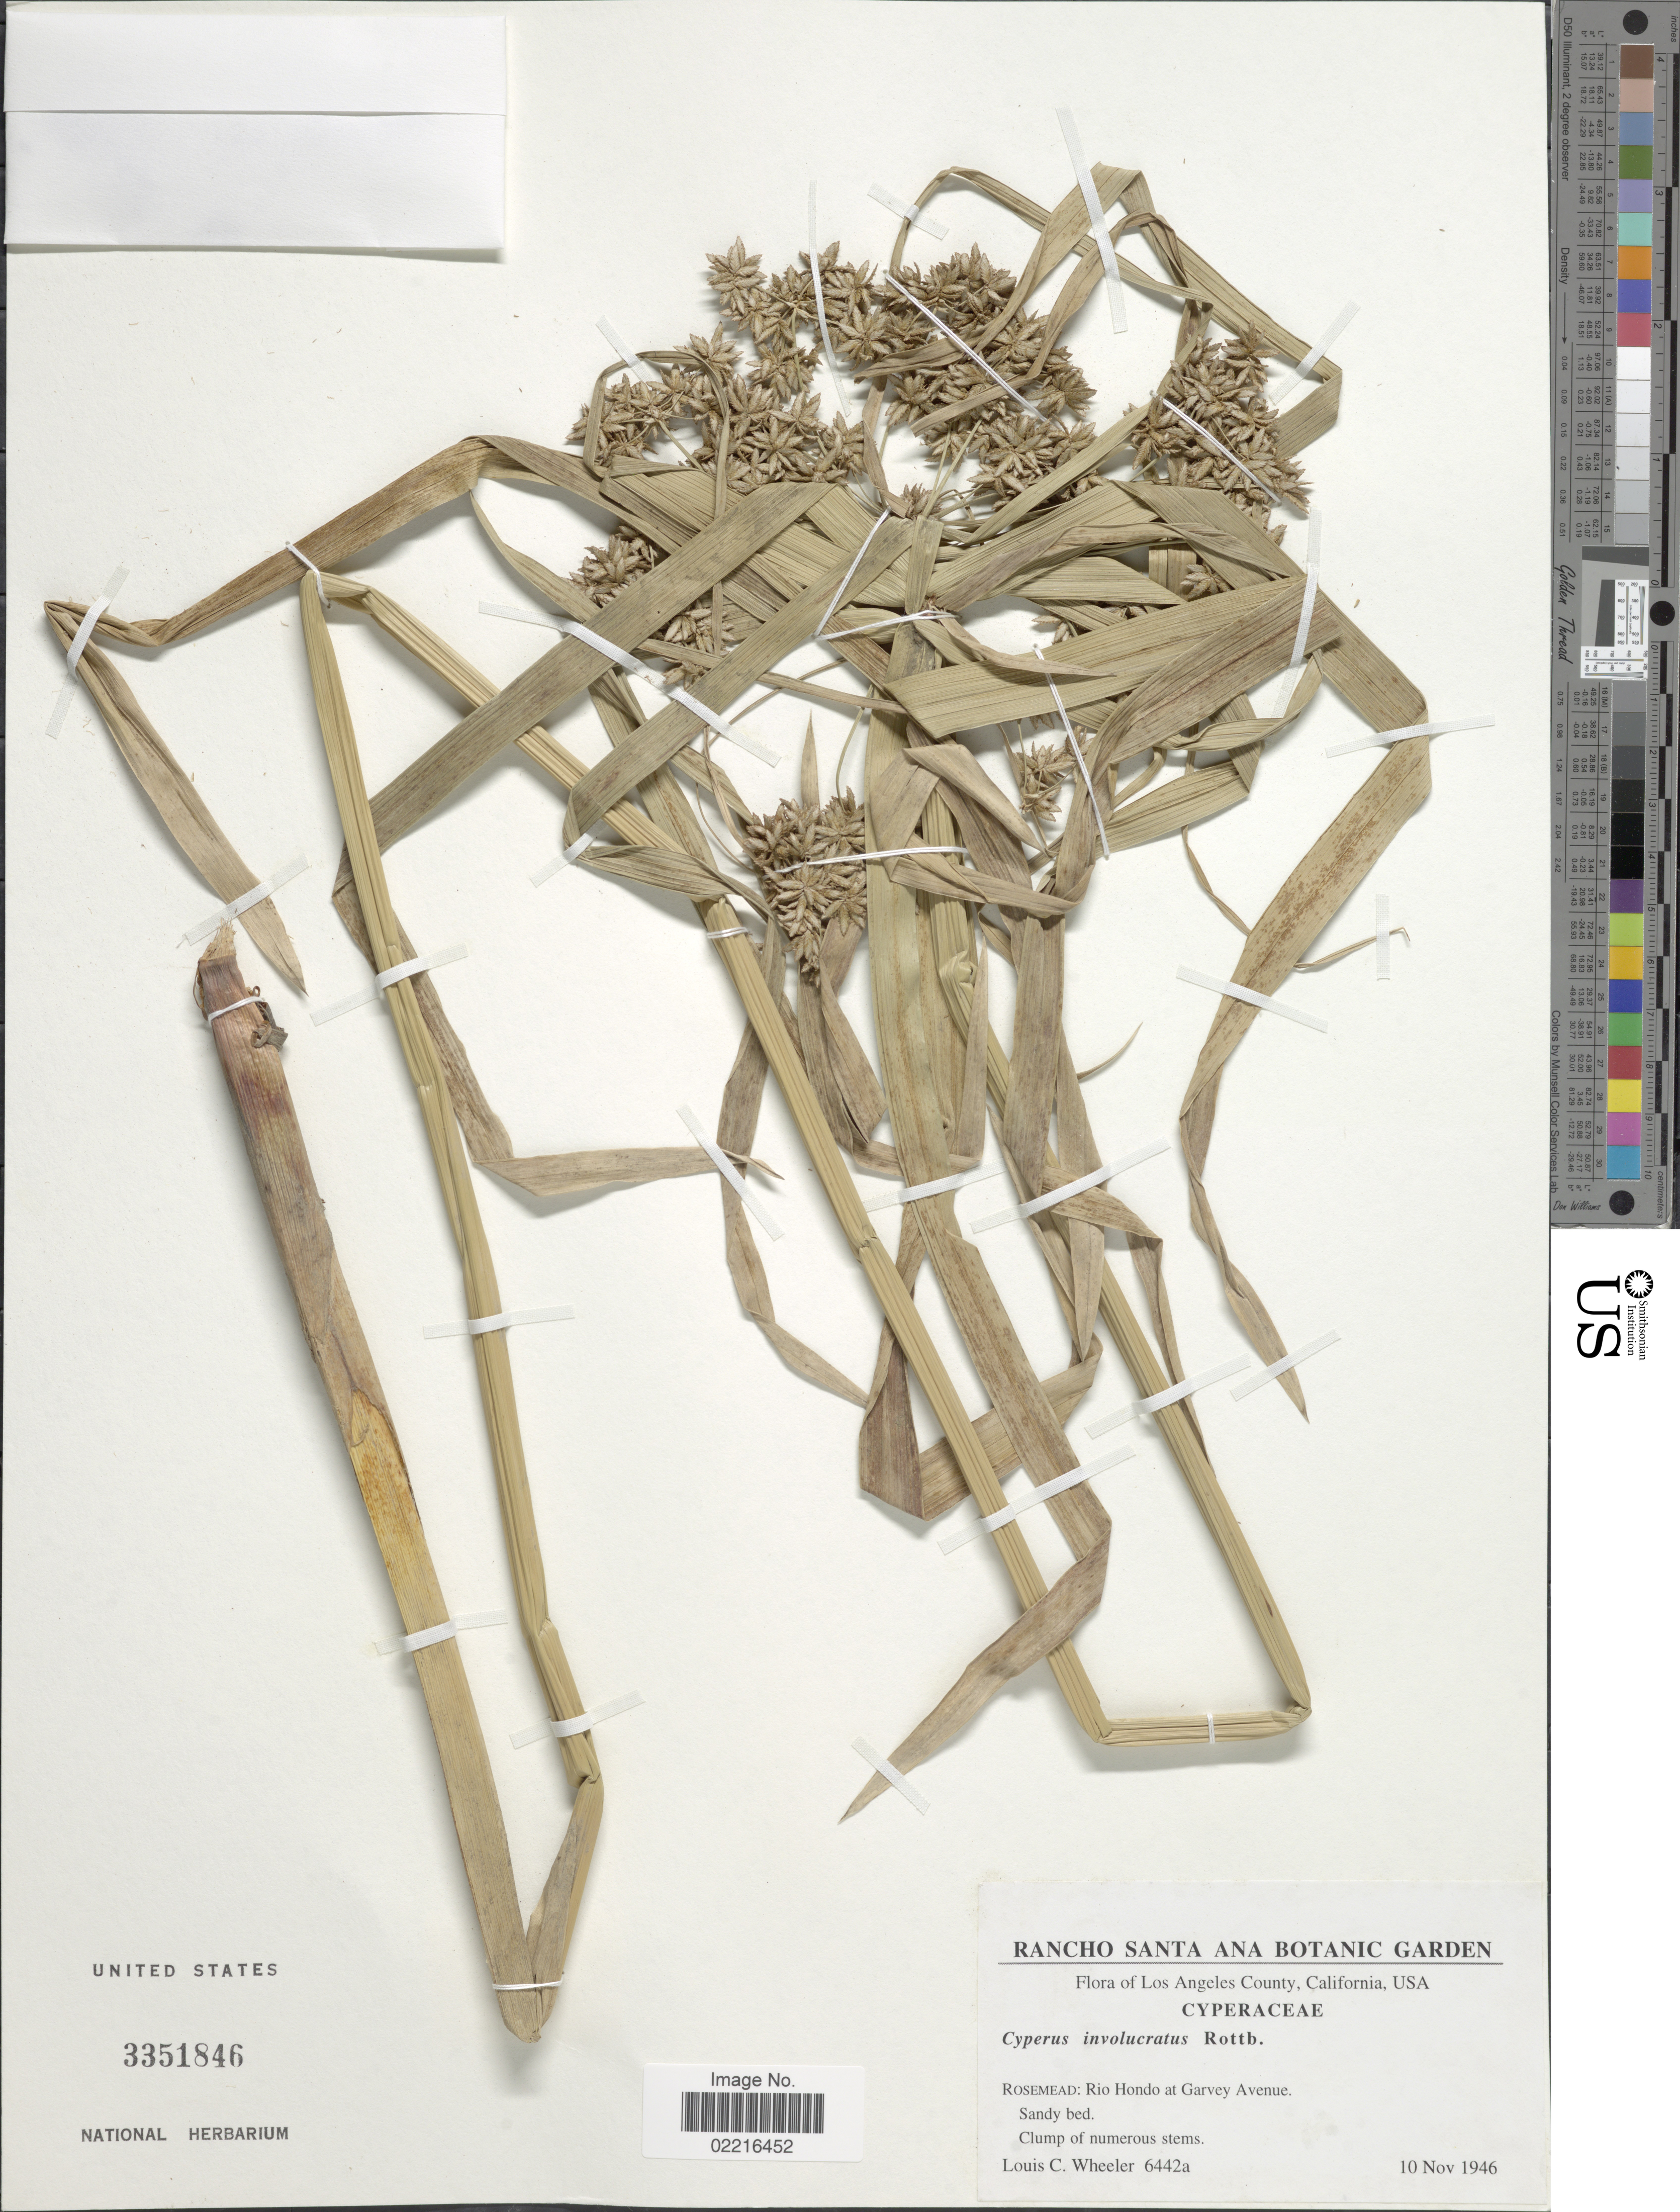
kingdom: Plantae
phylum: Tracheophyta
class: Liliopsida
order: Poales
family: Cyperaceae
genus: Cyperus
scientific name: Cyperus involucratus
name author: Rottb.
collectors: L. C. Wheeler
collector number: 6442a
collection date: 1946-11-10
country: United States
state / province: California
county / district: Los Angeles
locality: Los Angeles County, Rosemead, Rio Hondo at Garvey Avenue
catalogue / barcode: US 3351846